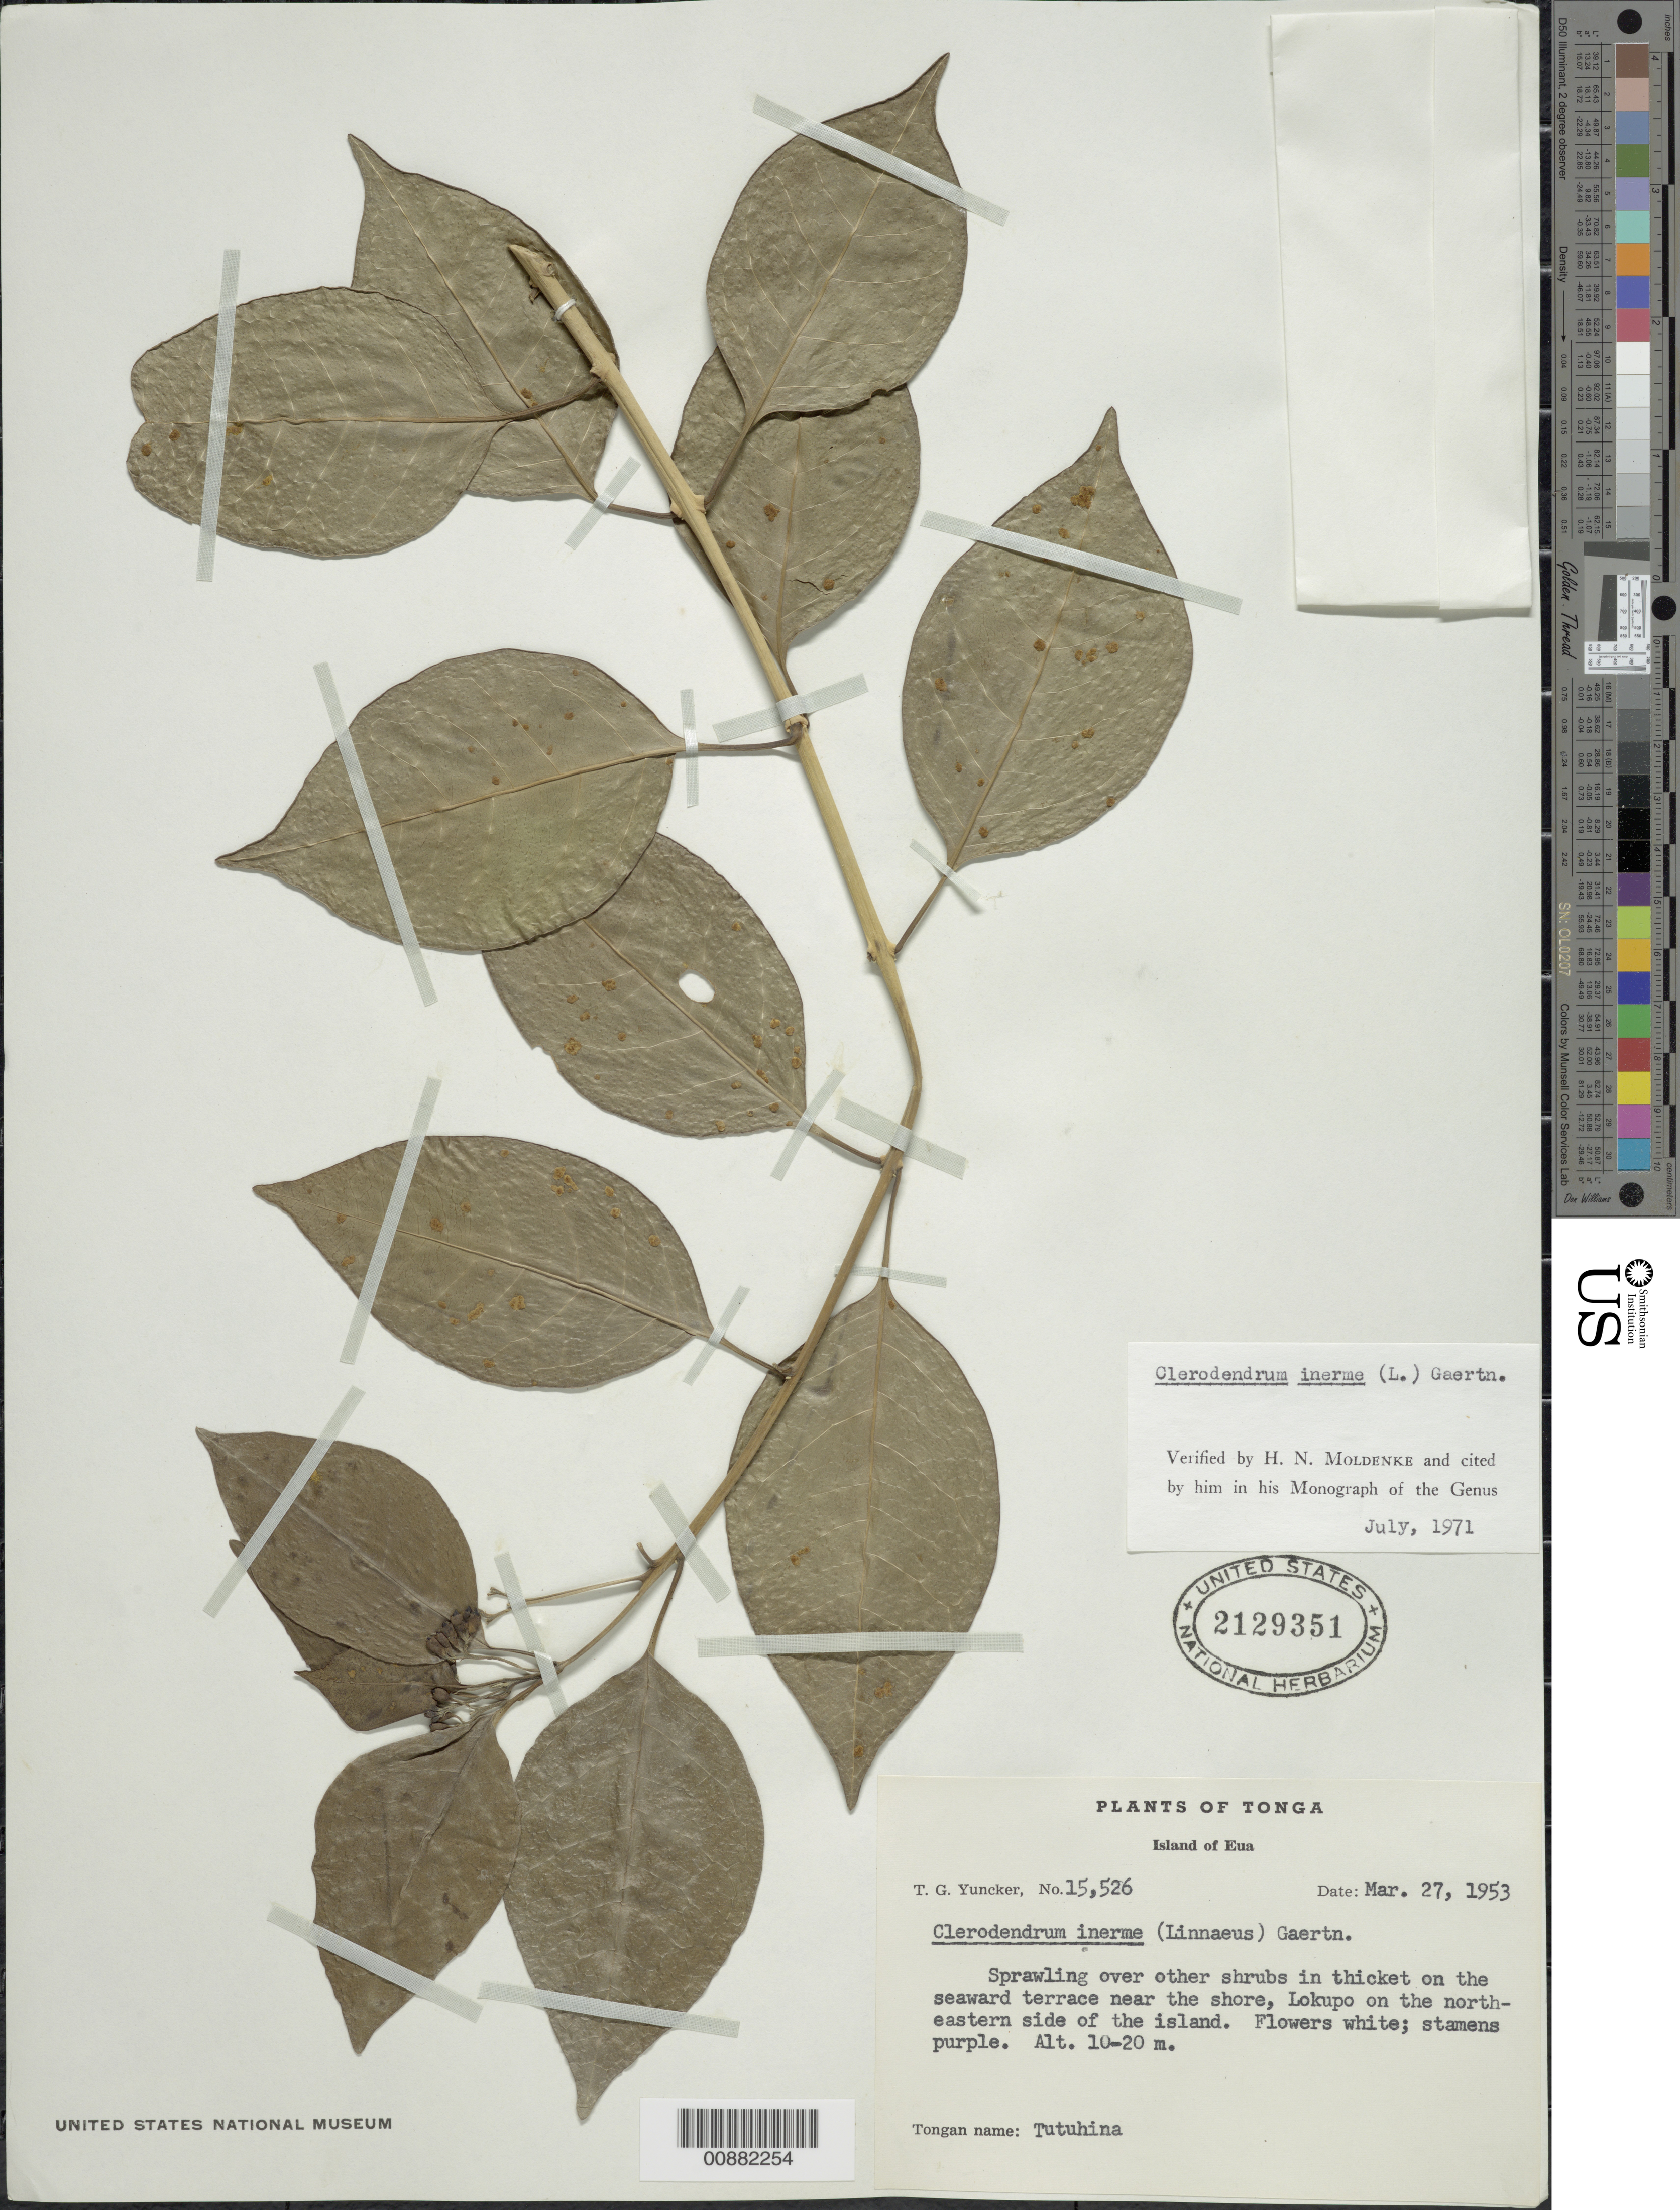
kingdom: Plantae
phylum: Tracheophyta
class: Magnoliopsida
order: Lamiales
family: Lamiaceae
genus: Clerodendrum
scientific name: Clerodendrum inerme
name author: (L.) Gaertn.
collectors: T. G. Yuncker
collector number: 15526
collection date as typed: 27 Mar 1953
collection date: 1953-03-27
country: Tonga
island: Eua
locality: Eua Island, near the shore, Lokupo on the north-eastern side of the island.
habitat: sprawling in thicket.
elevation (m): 10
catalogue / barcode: US 2129351